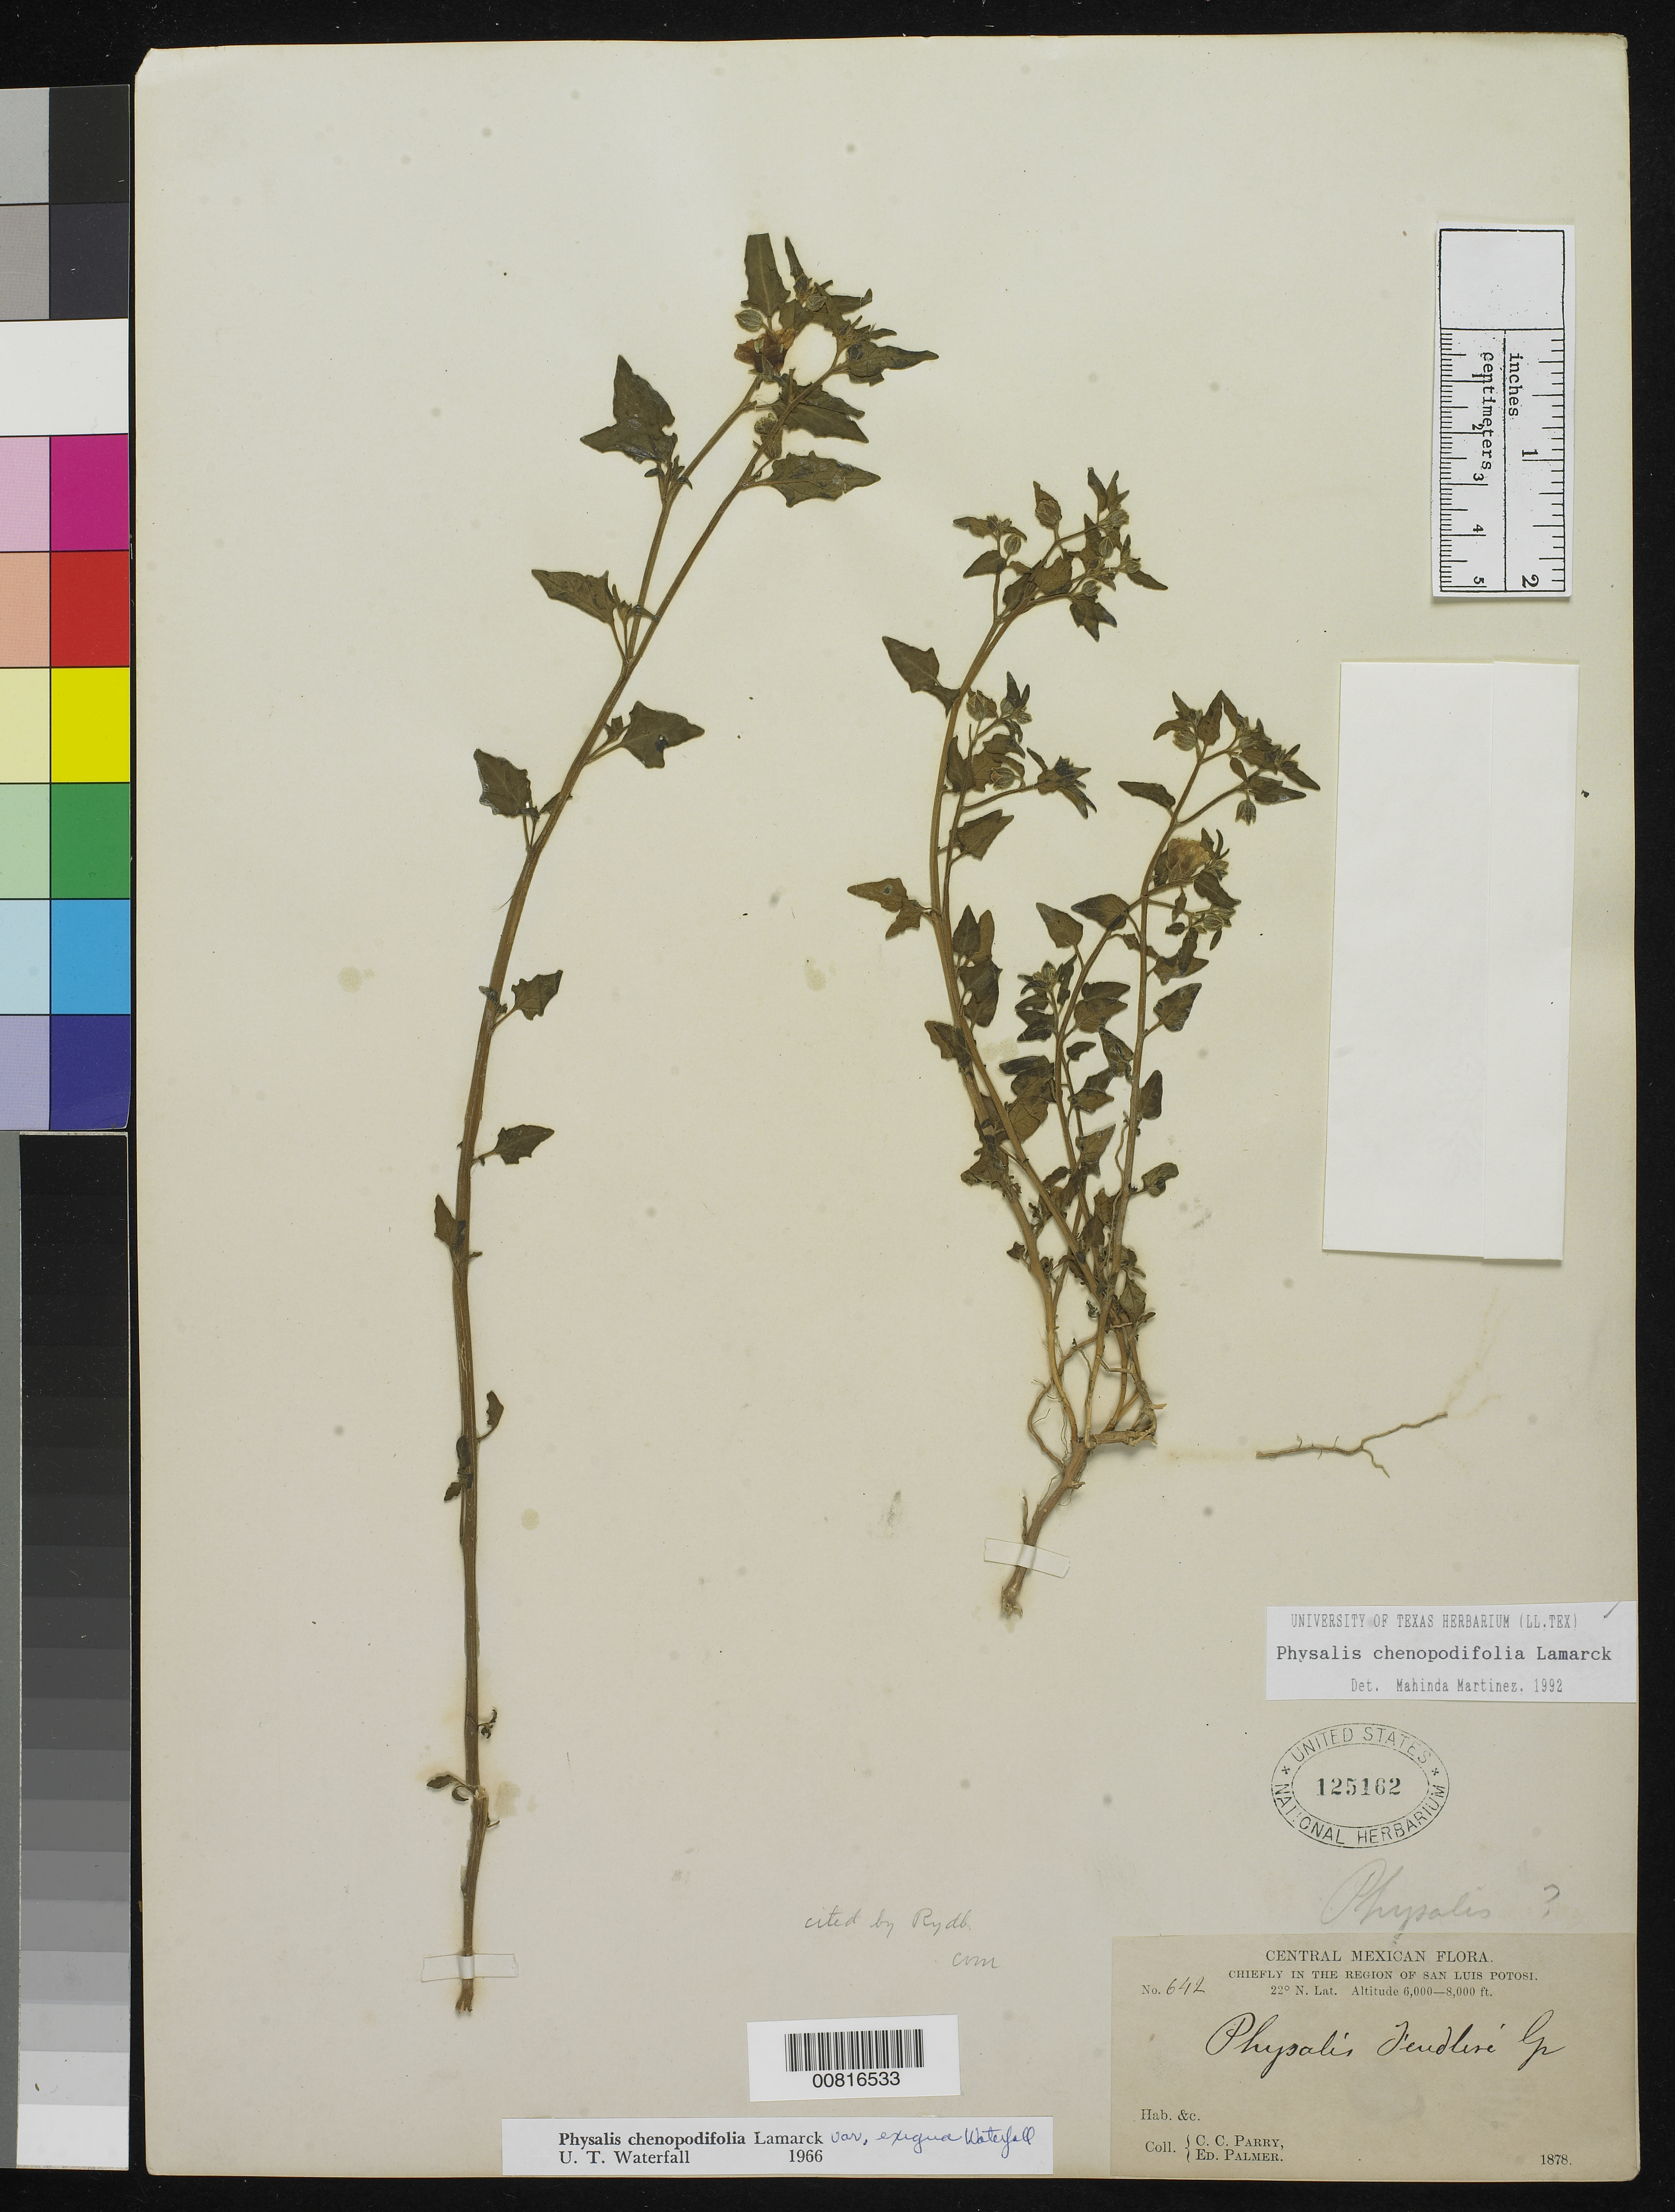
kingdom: Plantae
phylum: Tracheophyta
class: Magnoliopsida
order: Solanales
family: Solanaceae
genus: Physalis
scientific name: Physalis chenopodifolia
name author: Lam.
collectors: C. C. Parry & E. Palmer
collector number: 642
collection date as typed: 1878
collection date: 1878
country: Mexico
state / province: San Luis Potosí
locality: Chiefly in the region of San Luis Potosí.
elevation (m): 1829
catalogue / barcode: US 125162